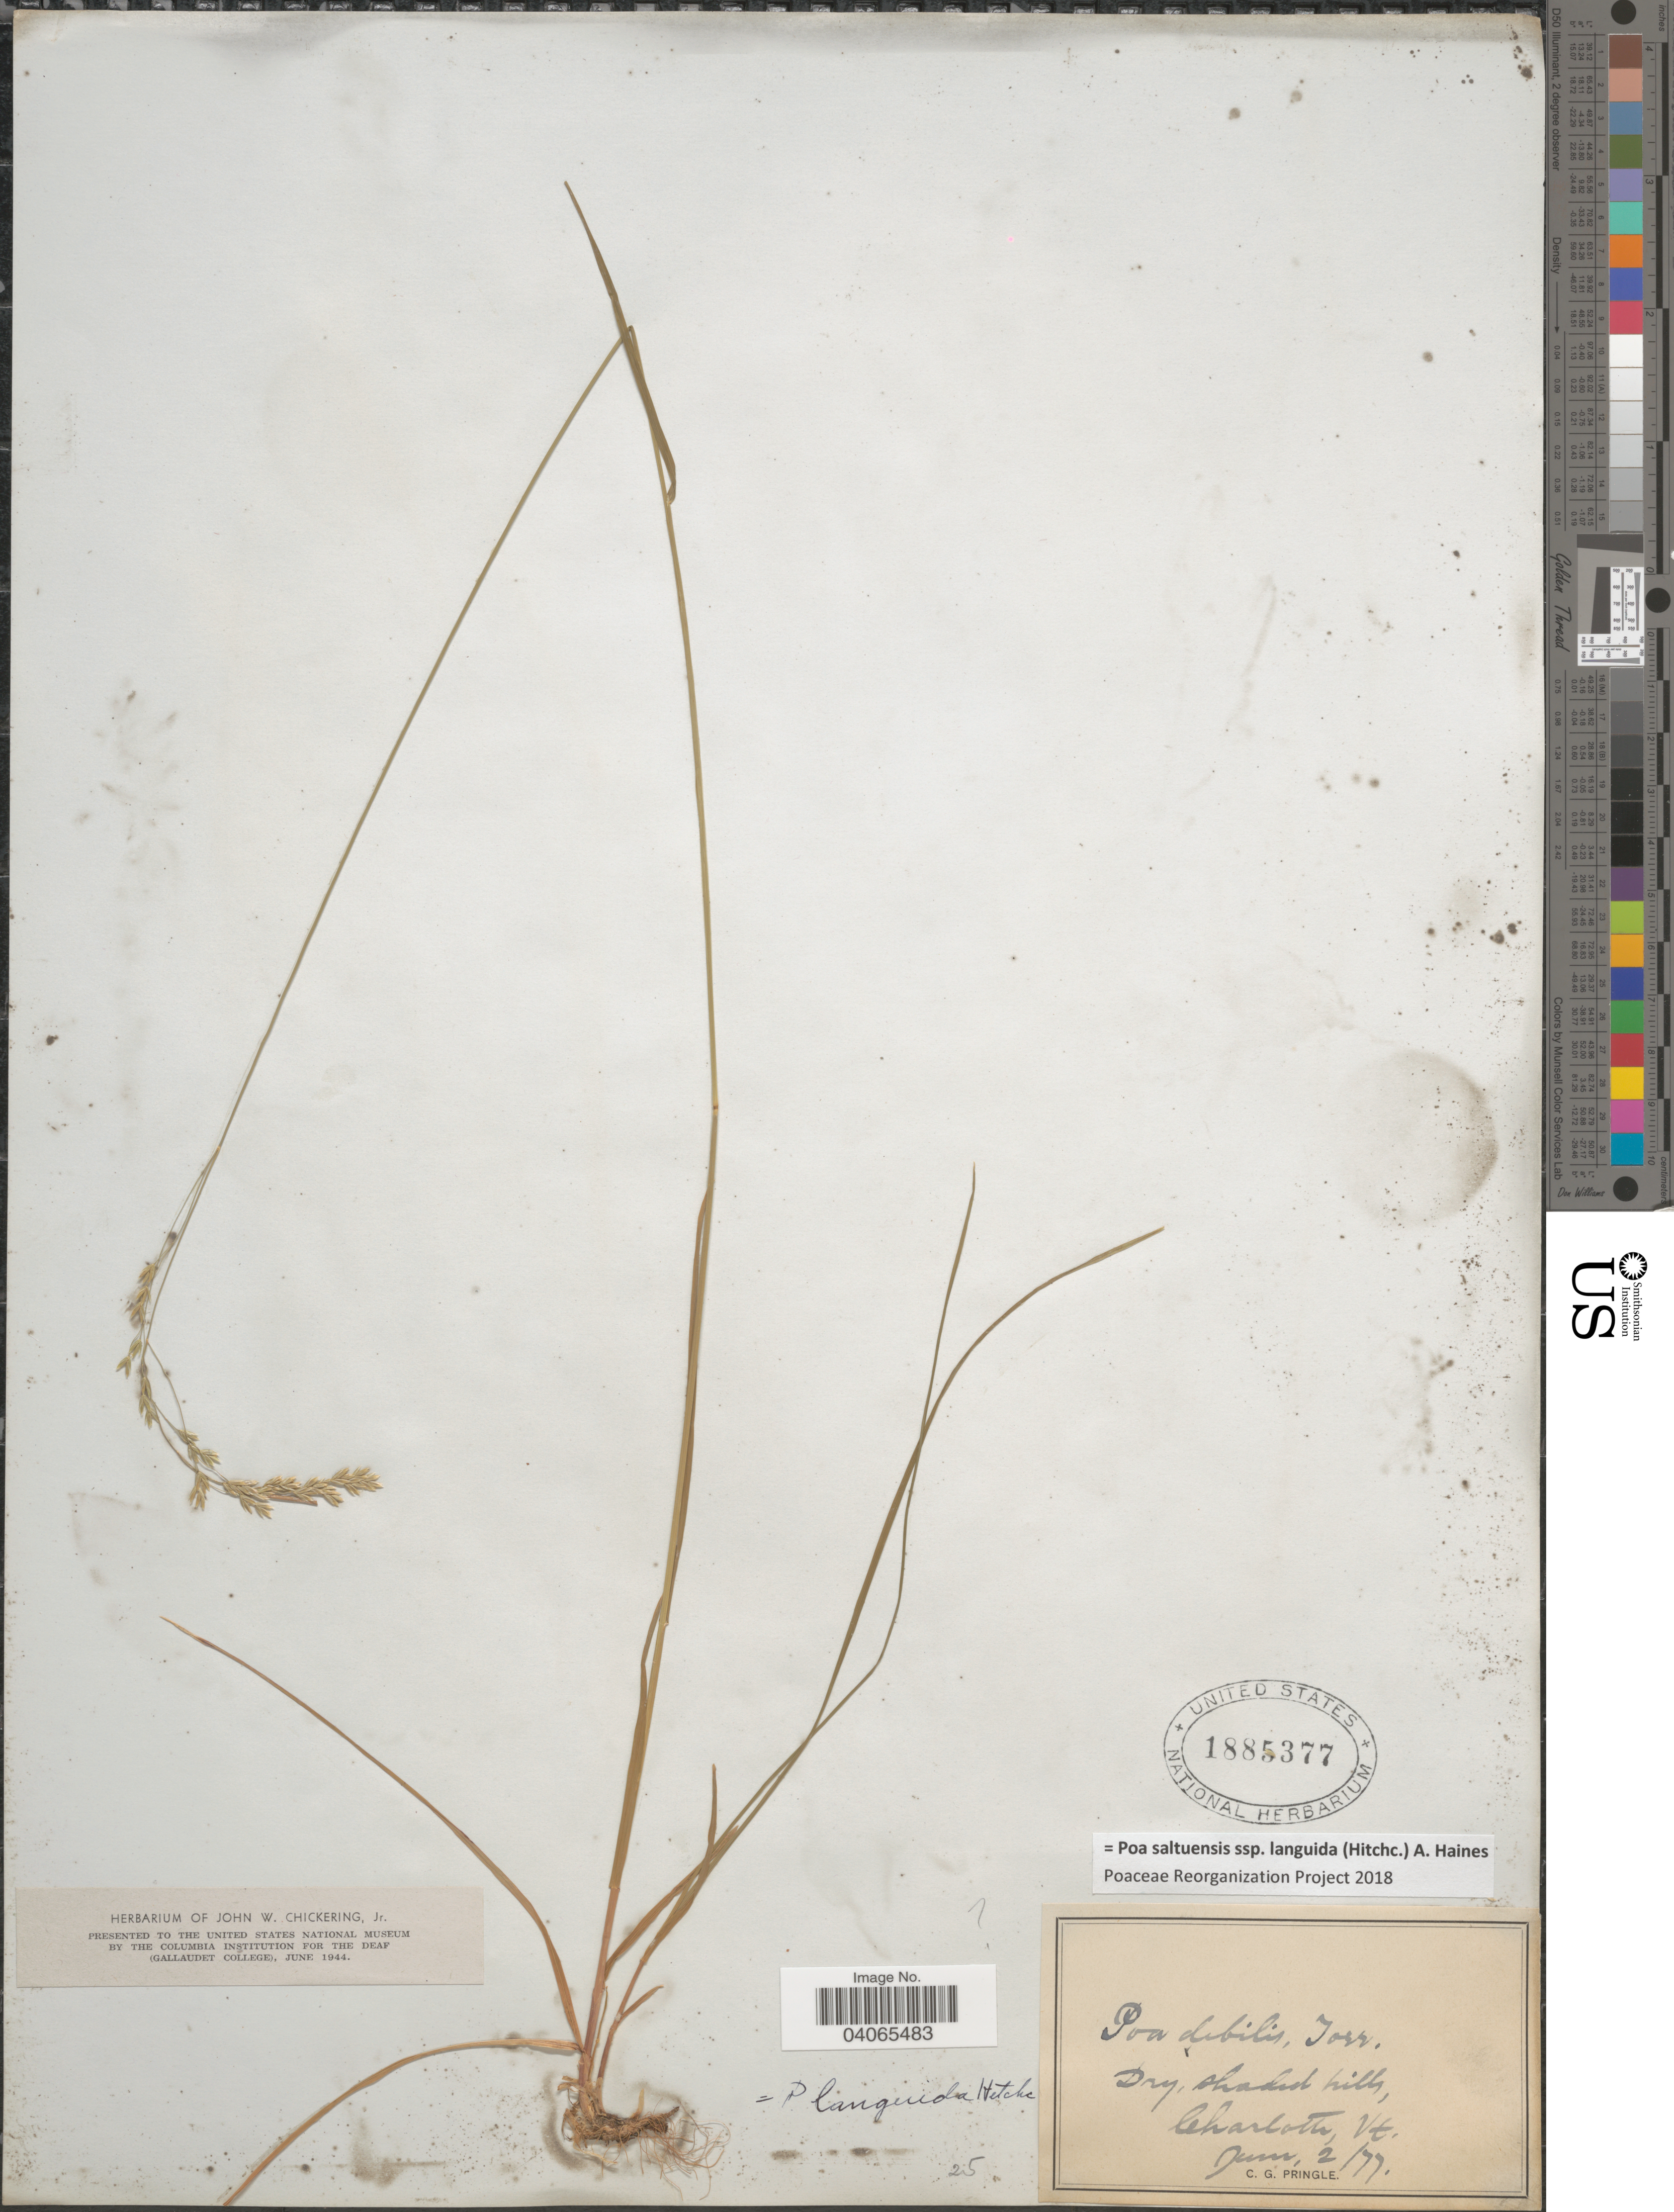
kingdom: Plantae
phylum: Tracheophyta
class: Liliopsida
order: Poales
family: Poaceae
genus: Poa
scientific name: Poa saltuensis subsp. languida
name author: (Hitchc.) A. Haines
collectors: C. G. Pringle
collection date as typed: Transcribed d/m/y: 2/6/77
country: United States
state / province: Vermont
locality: Dry, shaded hills, Charlotte.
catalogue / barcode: US 1885377